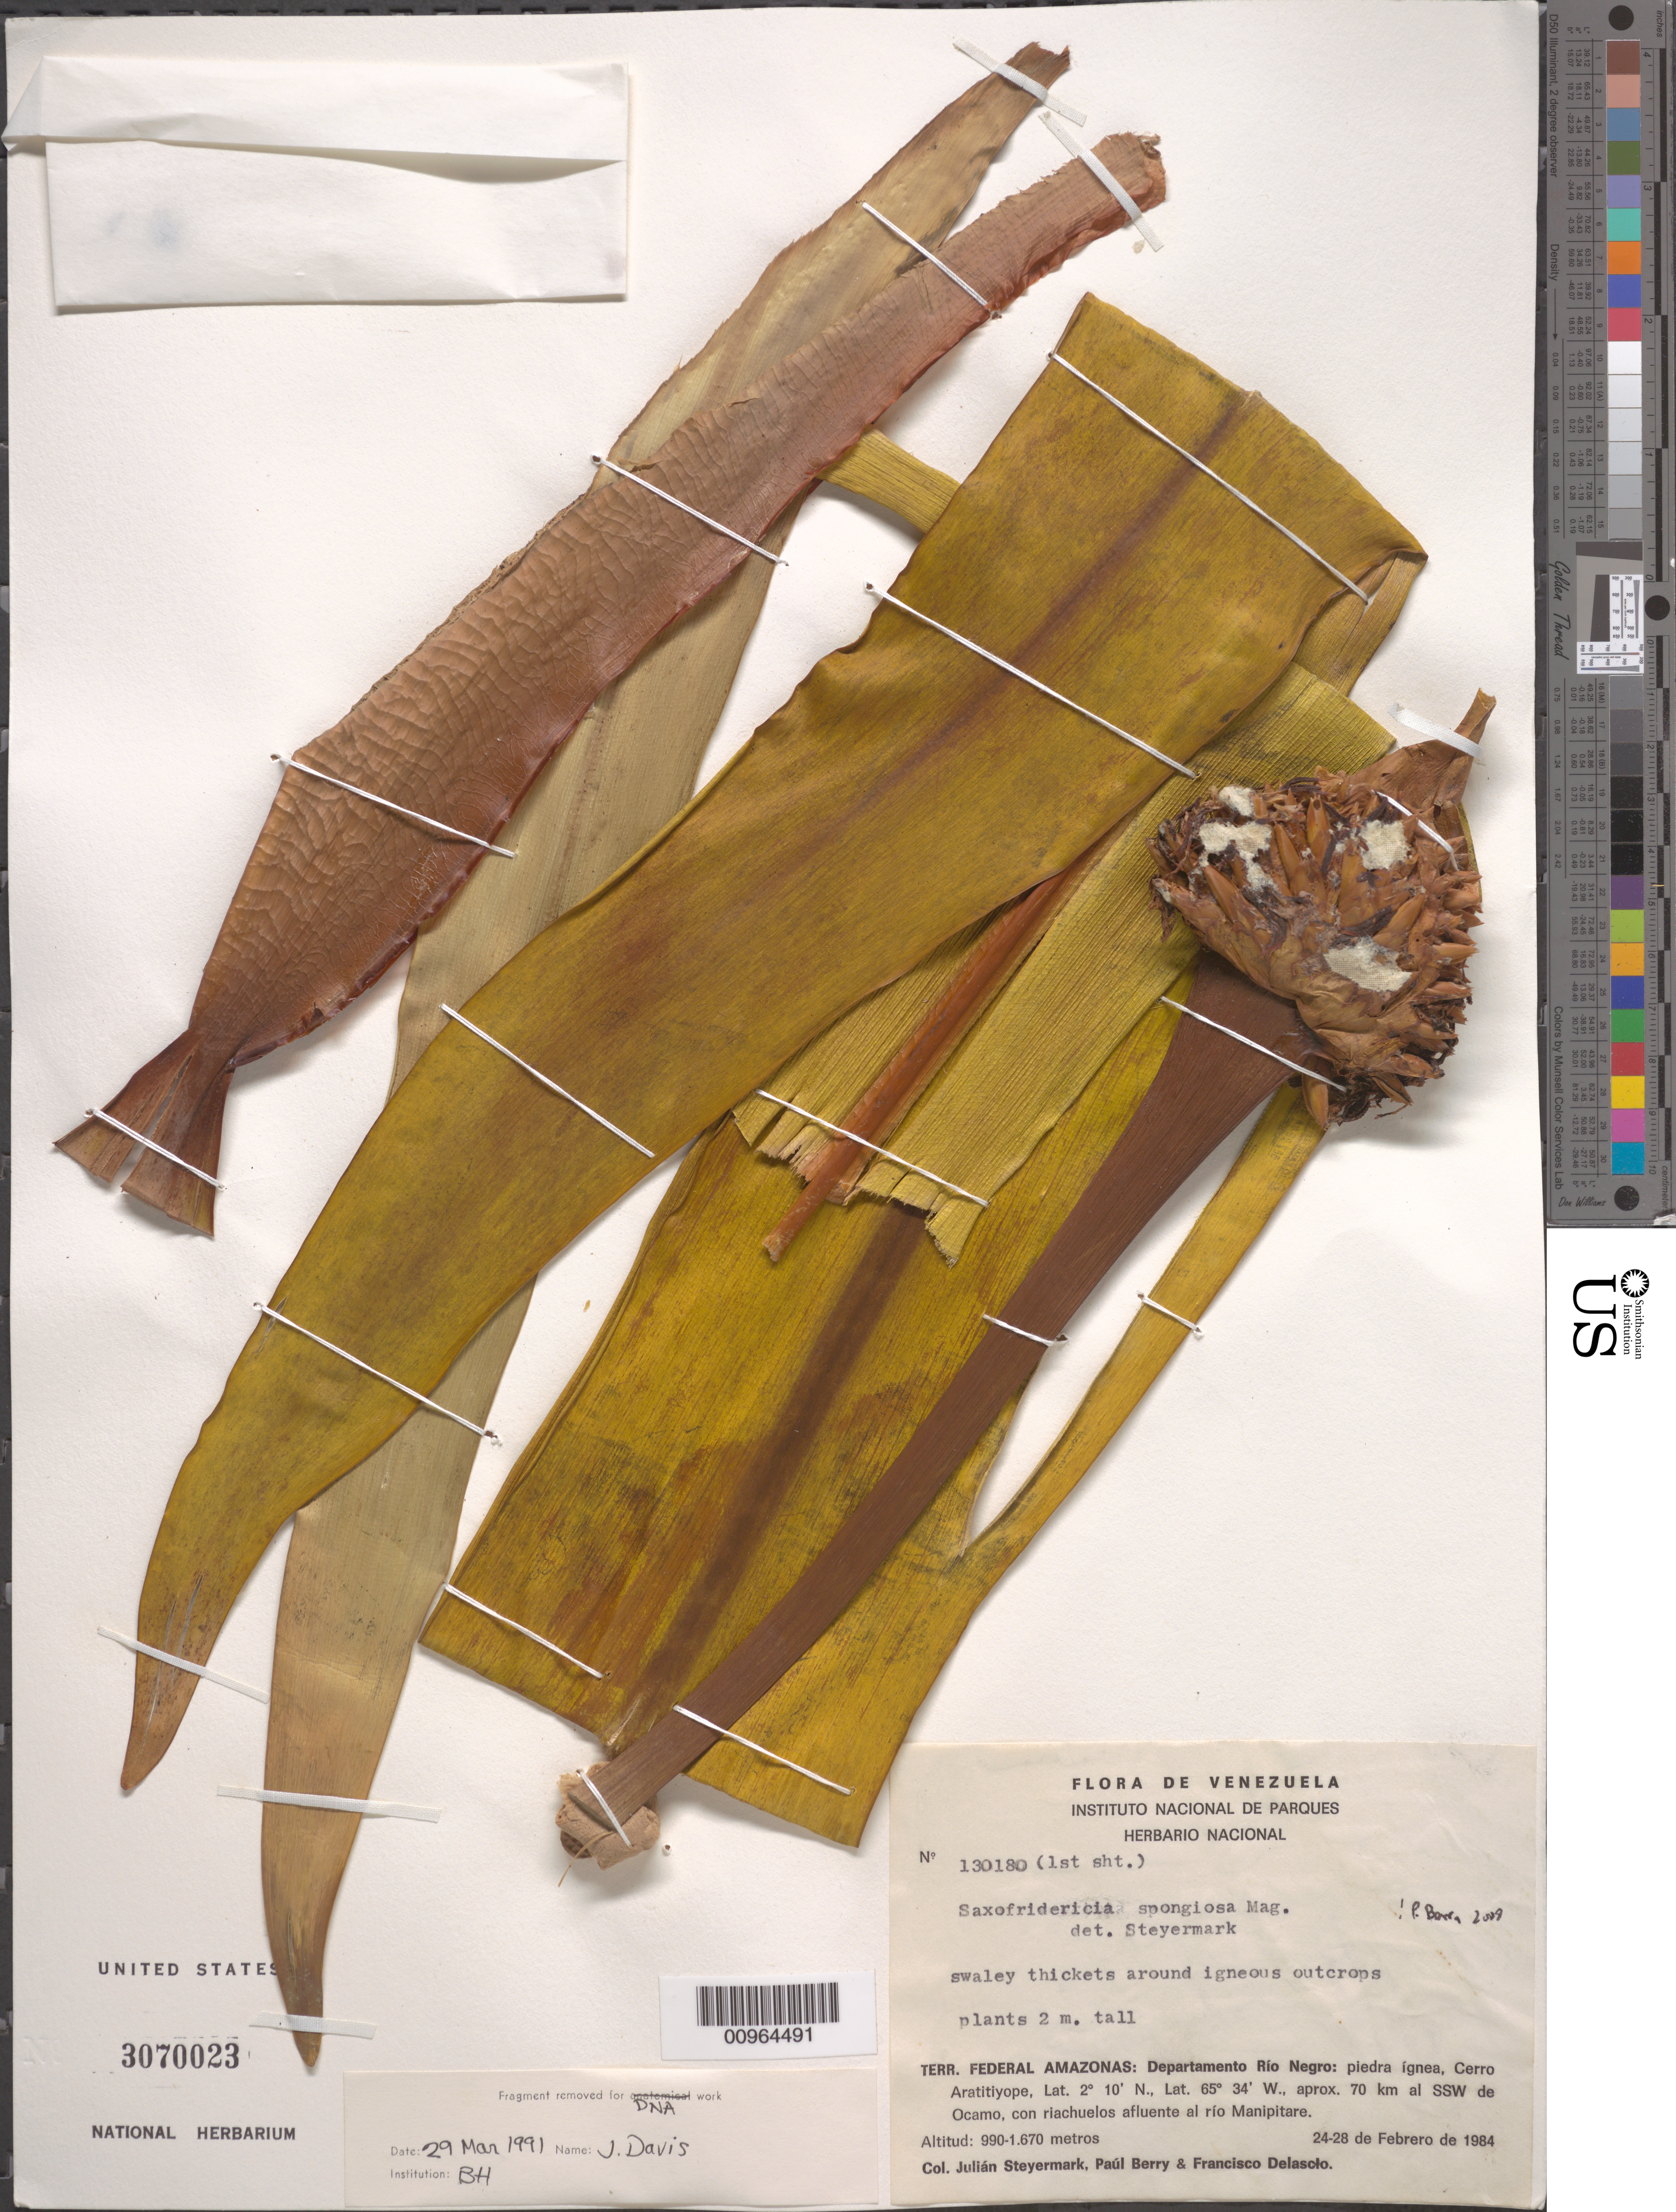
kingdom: Plantae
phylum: Tracheophyta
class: Liliopsida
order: Poales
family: Rapateaceae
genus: Saxofridericia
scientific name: Saxofridericia spongiosa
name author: Maguire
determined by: Berry, P. E., (WIS), University of Wisconsin - Madison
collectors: J. Steyermark, P. Berry & F. Delascio C.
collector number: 130180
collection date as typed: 24-Feb-84 to 28-Feb-84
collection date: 1984-02-24/1984-02-28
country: Venezuela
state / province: Amazonas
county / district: Río Negro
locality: Cerro Aratitiyope, approx. 70 km SSW of Ocamo, con riachuelos afluente al Río Manipitare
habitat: Swaley thickets around igneous outcrops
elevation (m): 990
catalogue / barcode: US 3070023